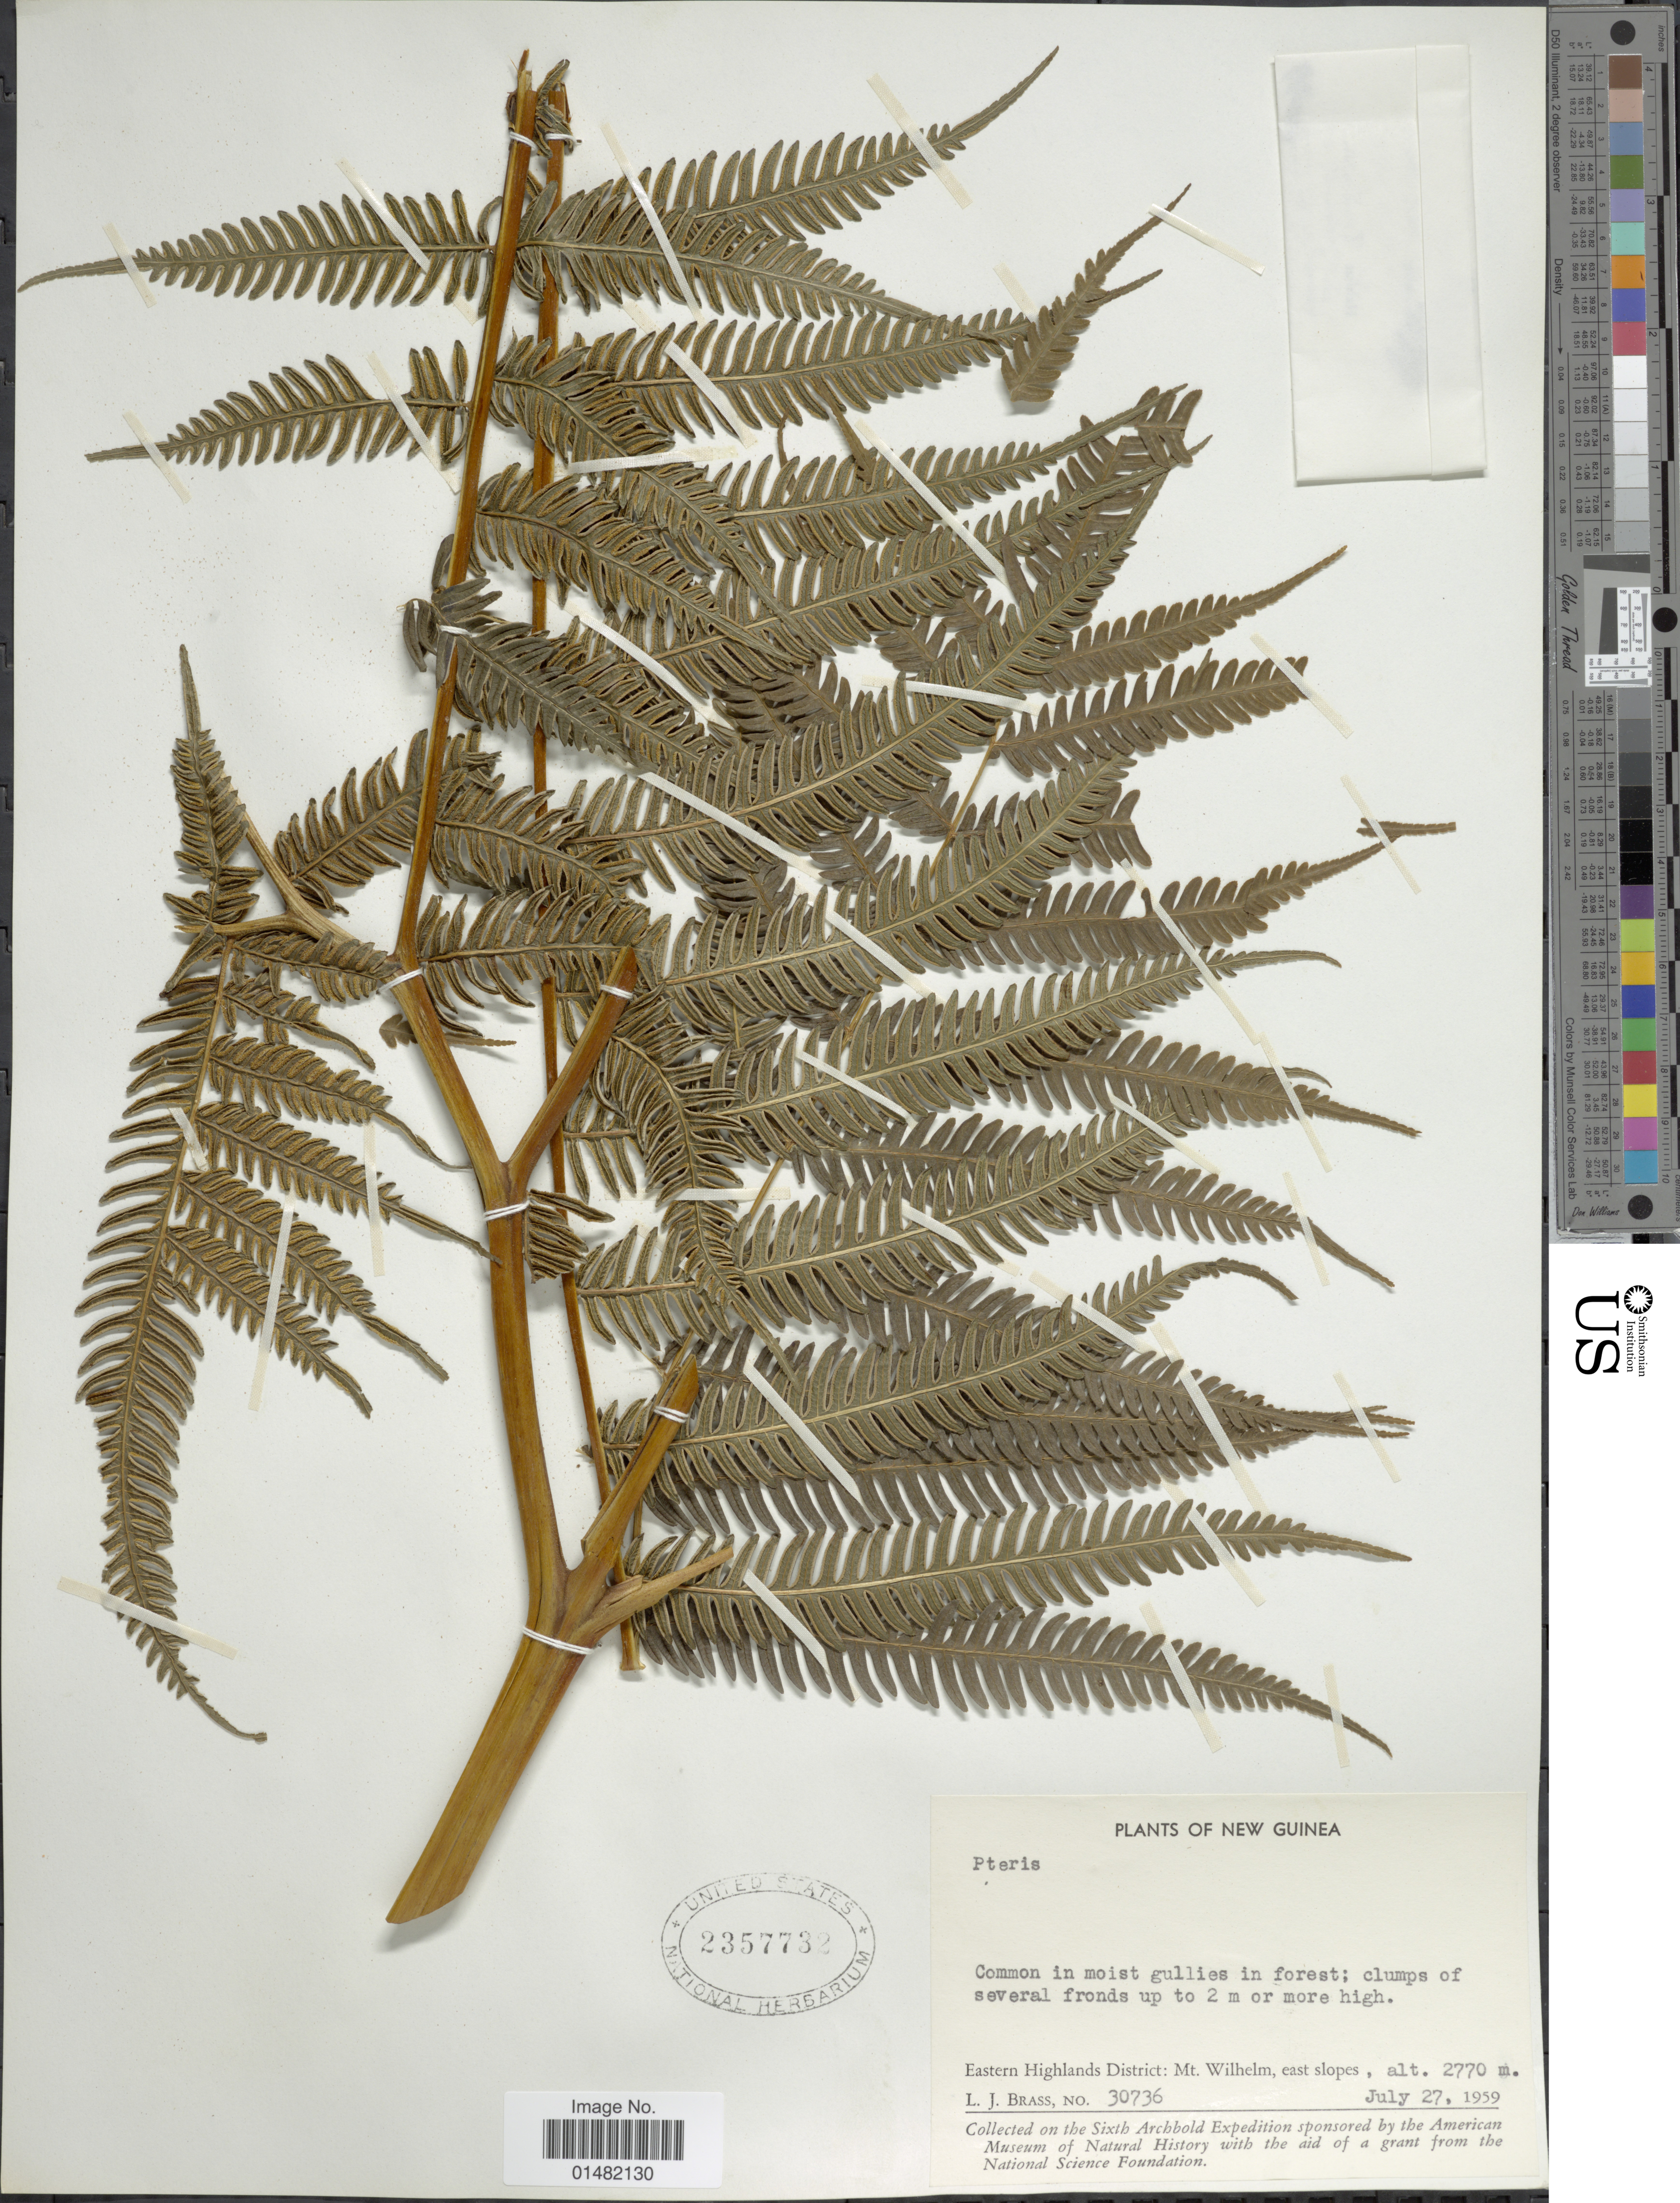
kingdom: Plantae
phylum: Tracheophyta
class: Polypodiopsida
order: Polypodiales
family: Pteridaceae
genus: Pteris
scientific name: Pteris sp.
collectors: L. J. Brass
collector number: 30736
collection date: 1959-07-27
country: Papua New Guinea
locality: New Guinea, Eastern Highlands District: Mt. Wilhelm, east slopes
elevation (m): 2770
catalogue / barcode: US 2357732